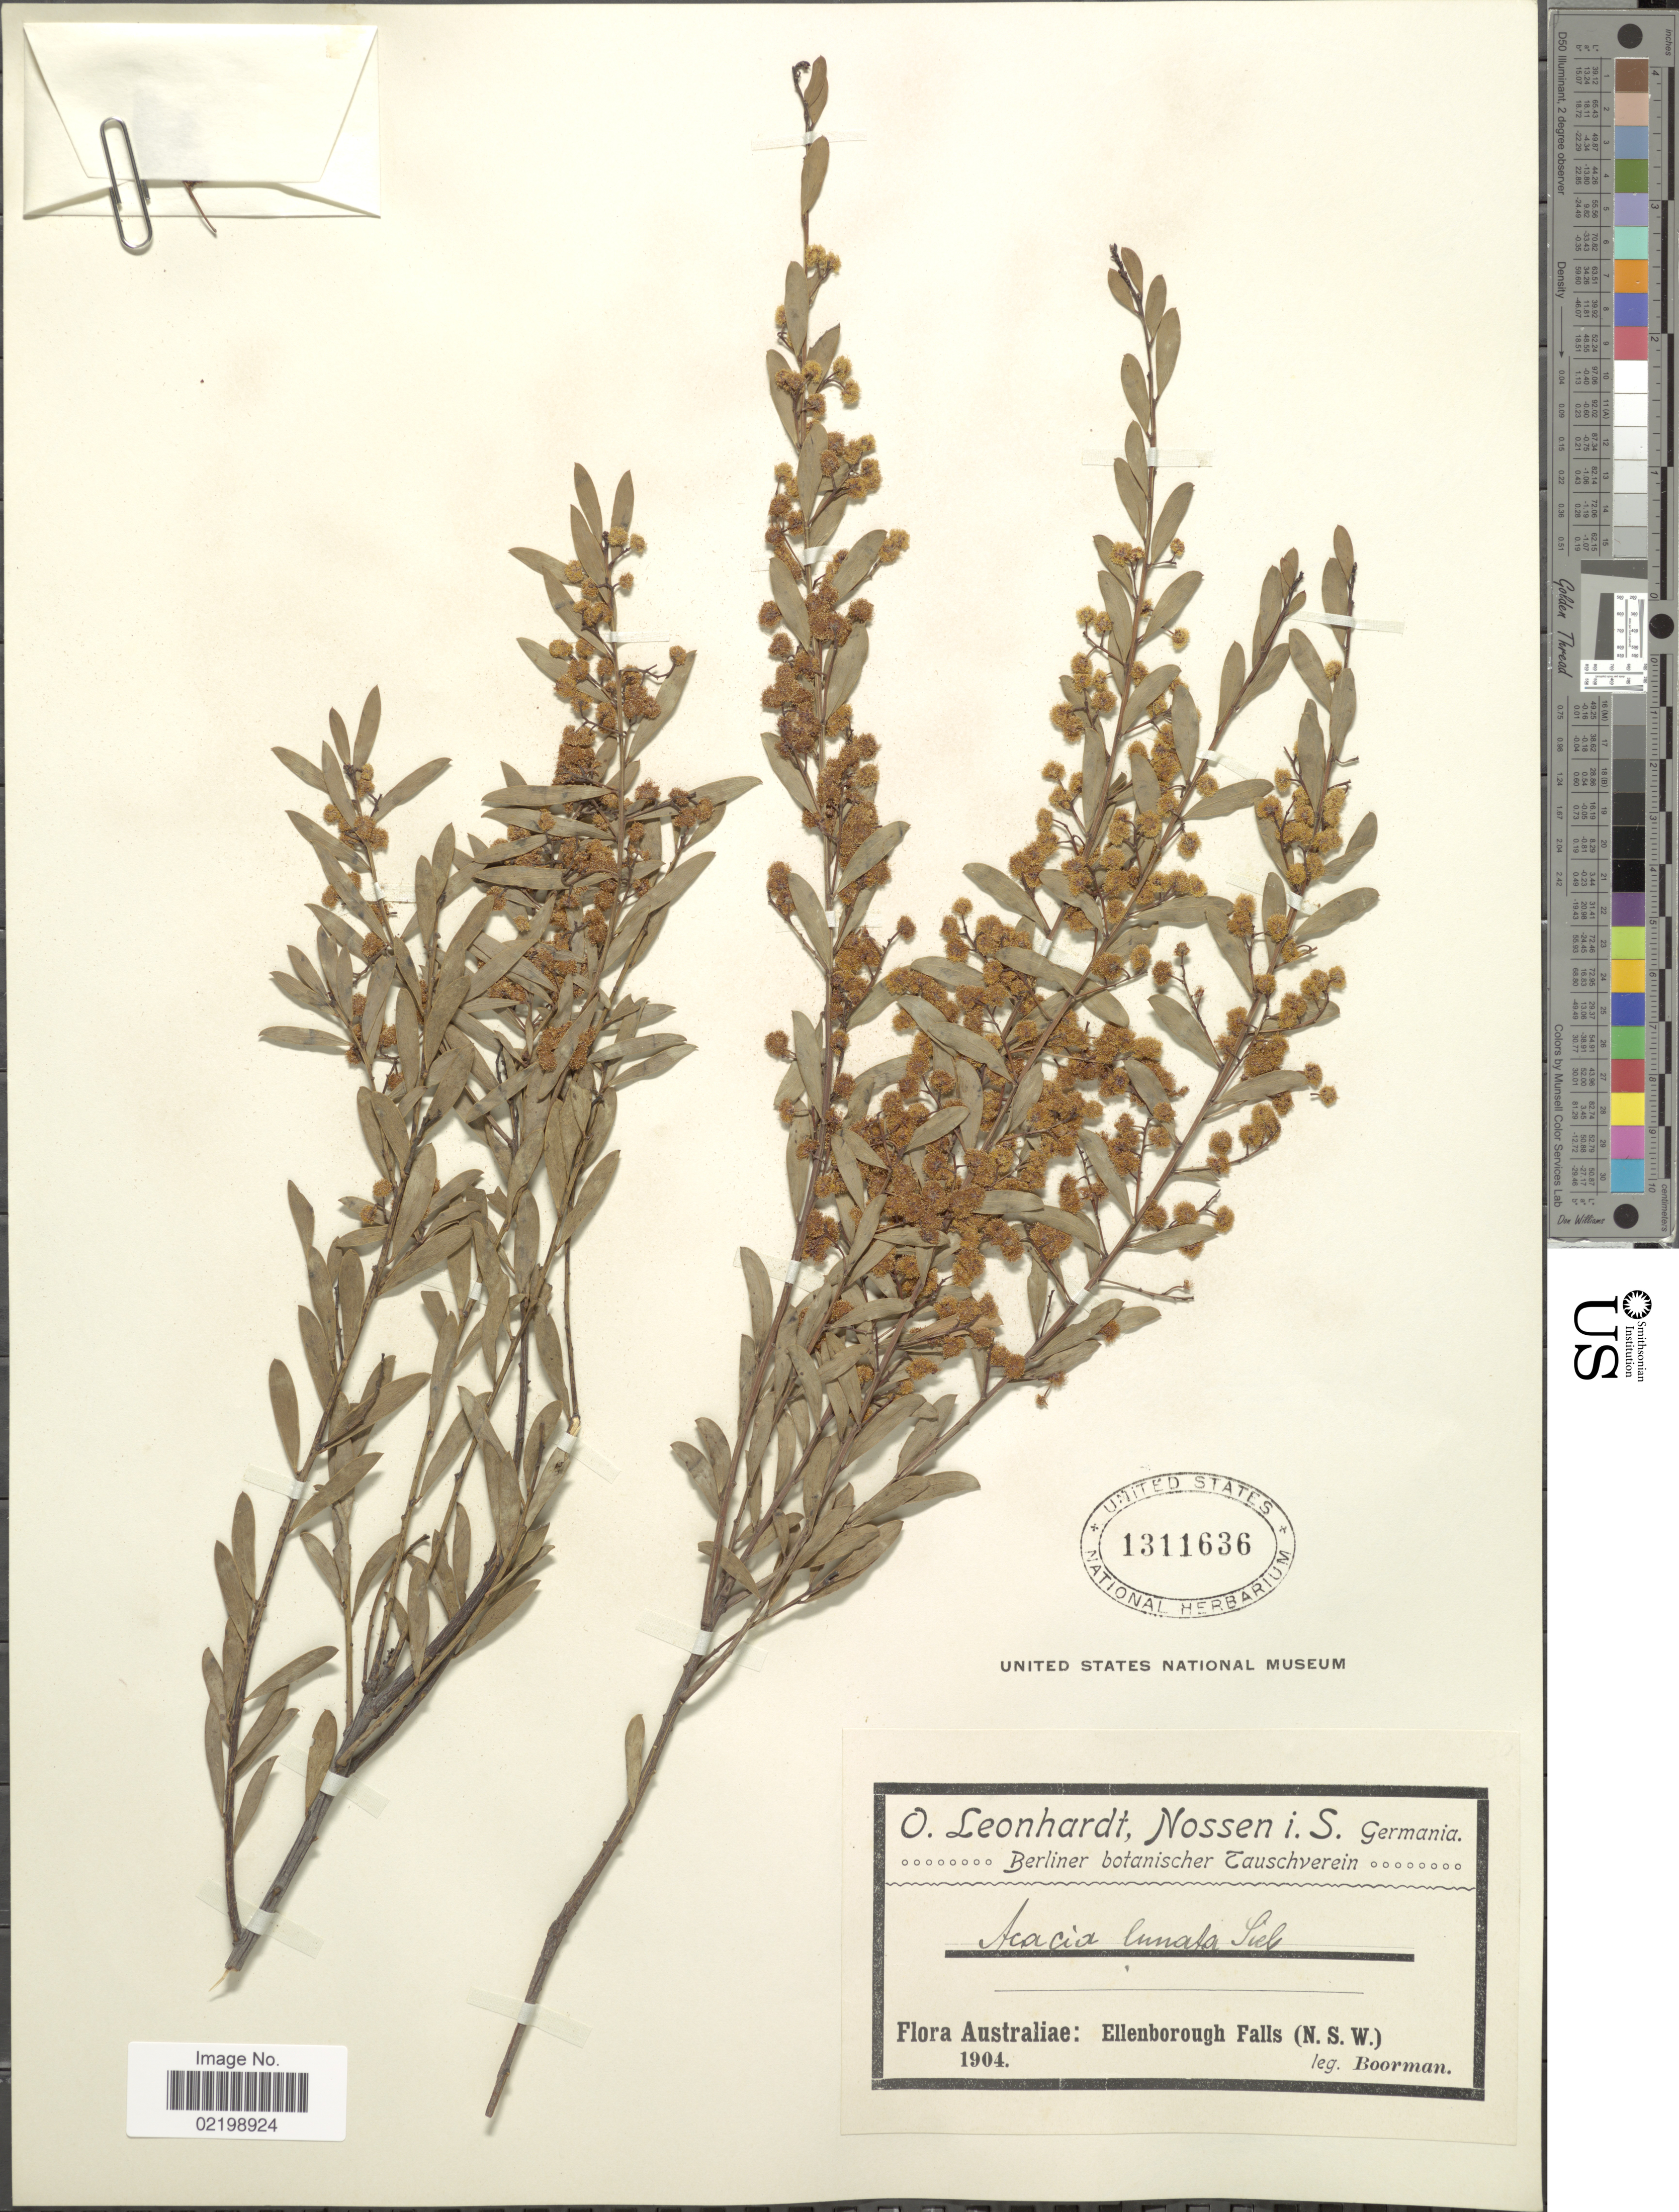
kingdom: Plantae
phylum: Tracheophyta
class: Magnoliopsida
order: Fabales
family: Fabaceae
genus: Acacia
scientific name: Acacia lunata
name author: G. Lodd.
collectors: -. Boorman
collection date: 1904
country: Australia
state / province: New South Wales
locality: Ellenborough Falls (N.S.W.)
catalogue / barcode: US 1311636